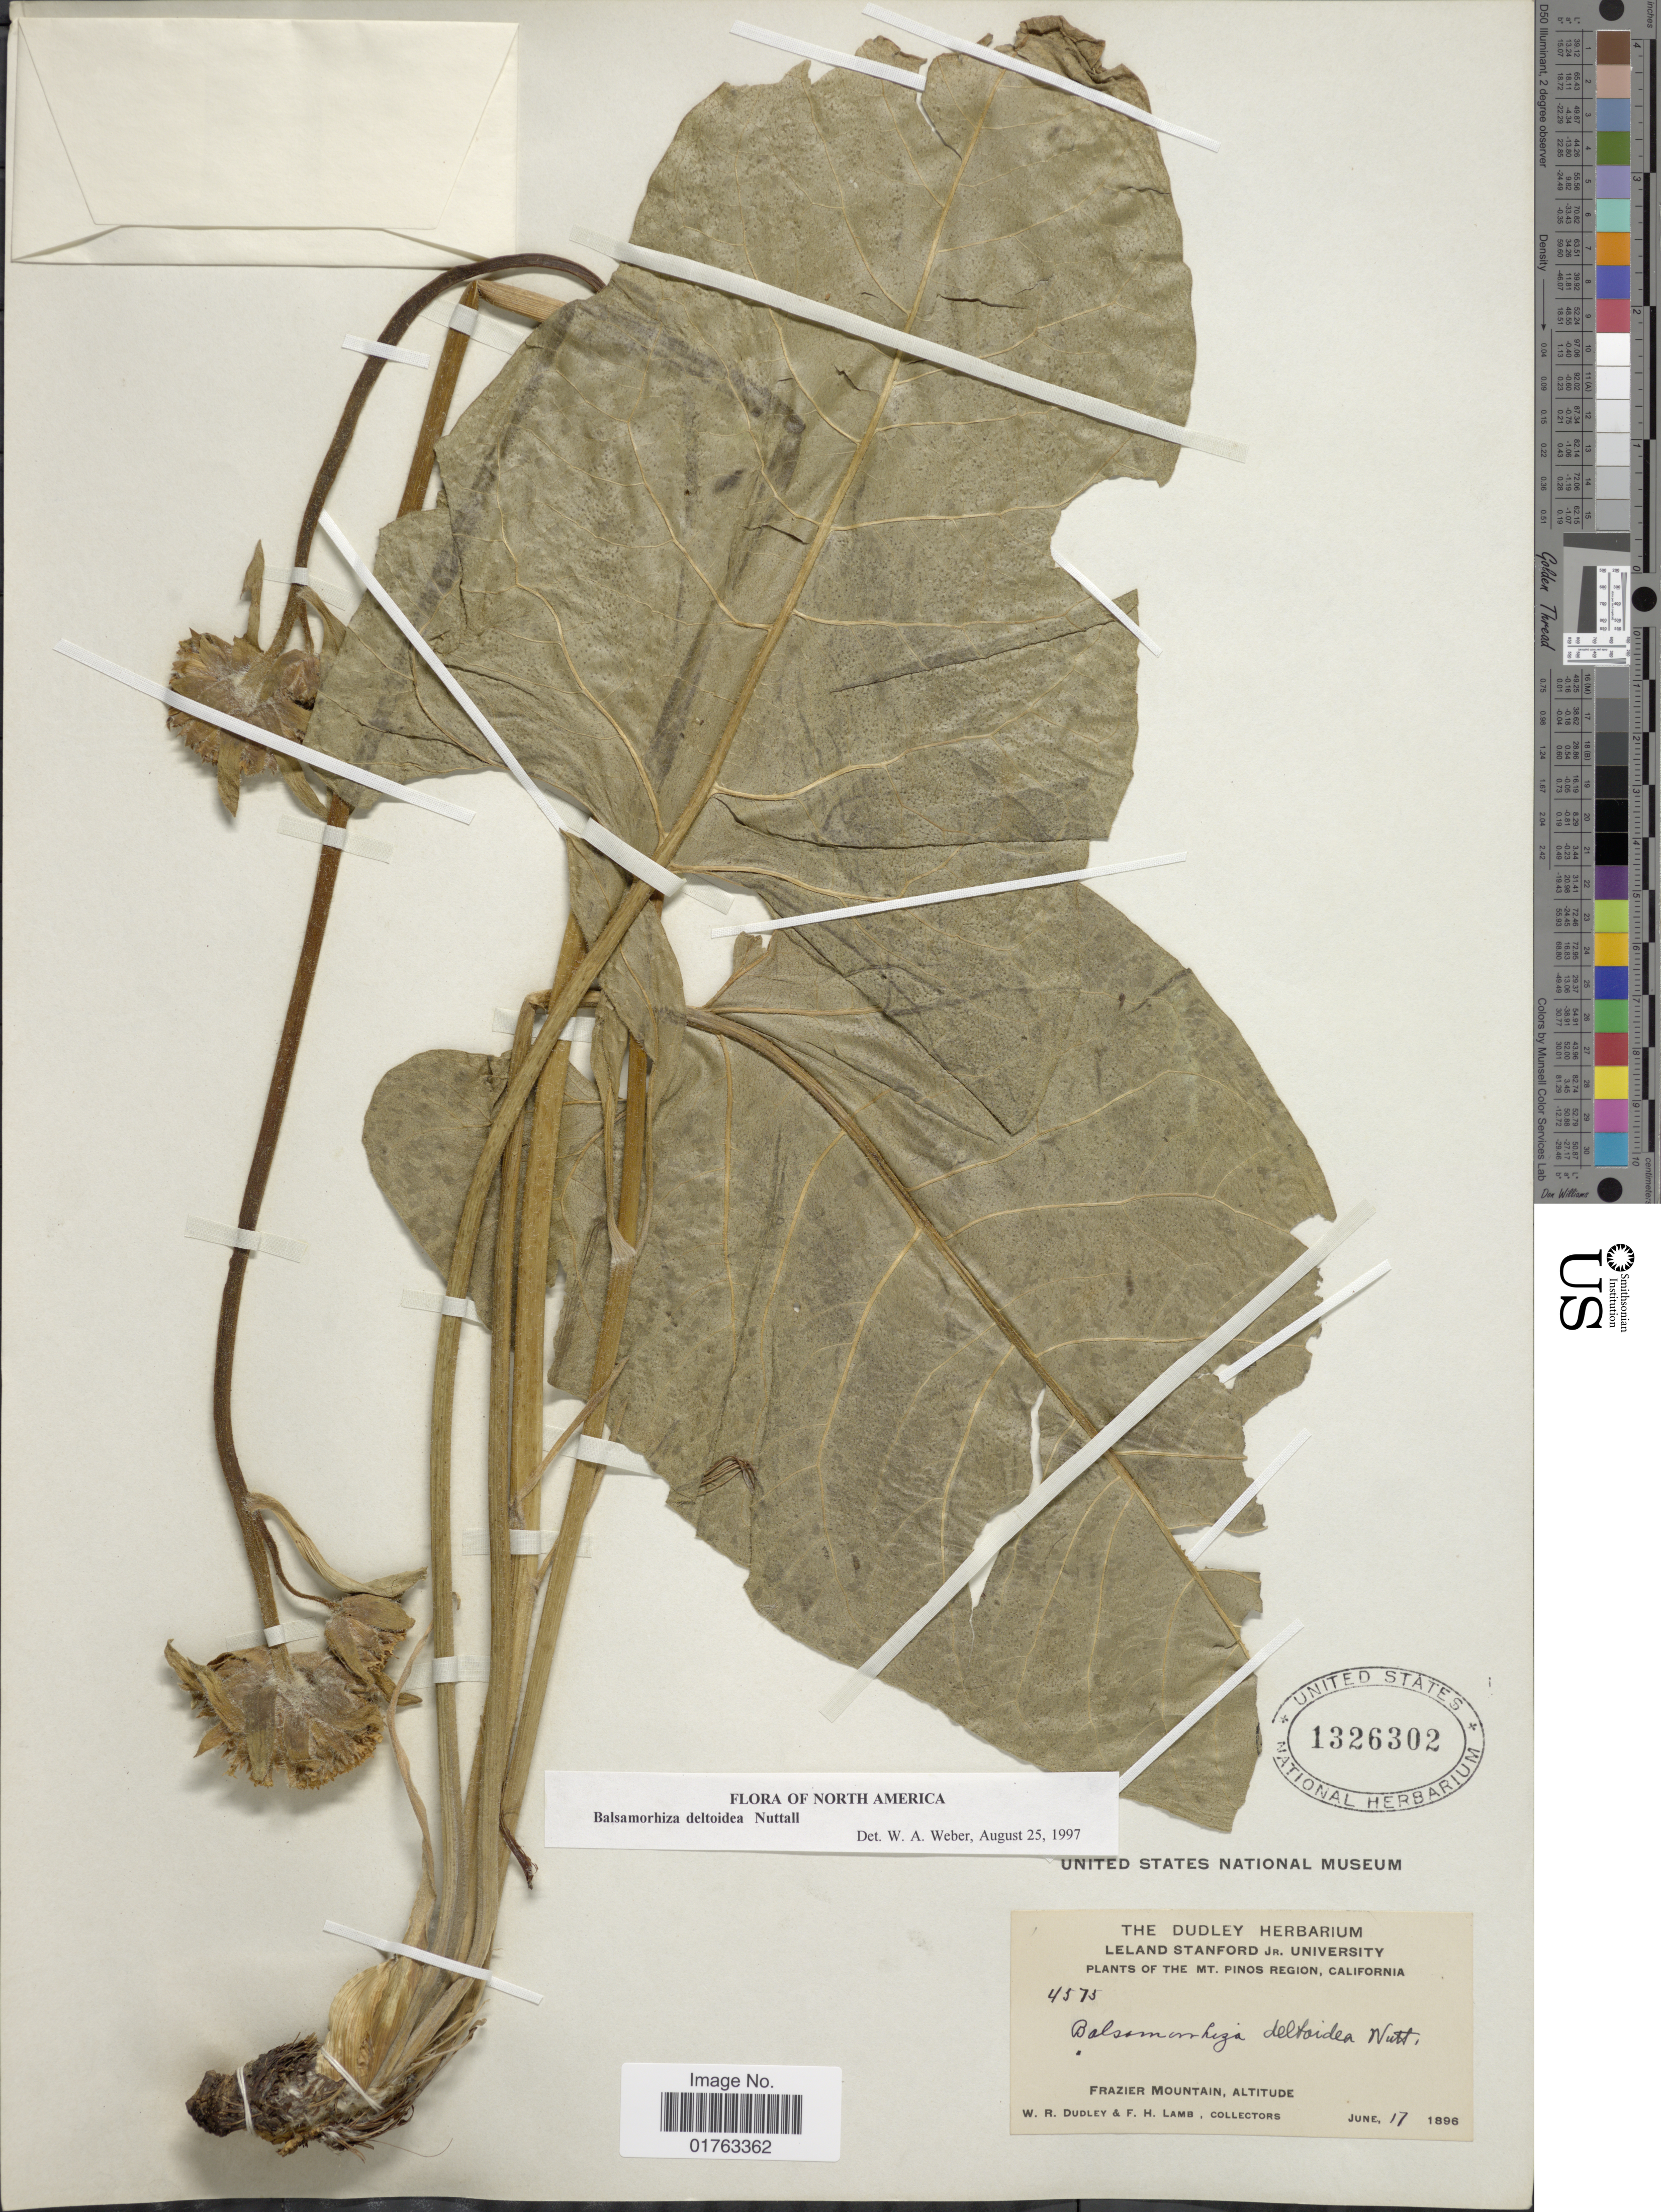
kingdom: Plantae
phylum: Tracheophyta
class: Magnoliopsida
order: Asterales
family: Asteraceae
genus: Balsamorhiza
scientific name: Balsamorhiza deltoidea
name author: Nutt.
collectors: W. Dudley & F. H. Lamb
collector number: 4575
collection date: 1896-06-17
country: United States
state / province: California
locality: Mt. Pines Region. Frazier Mountain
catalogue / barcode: US 1326302